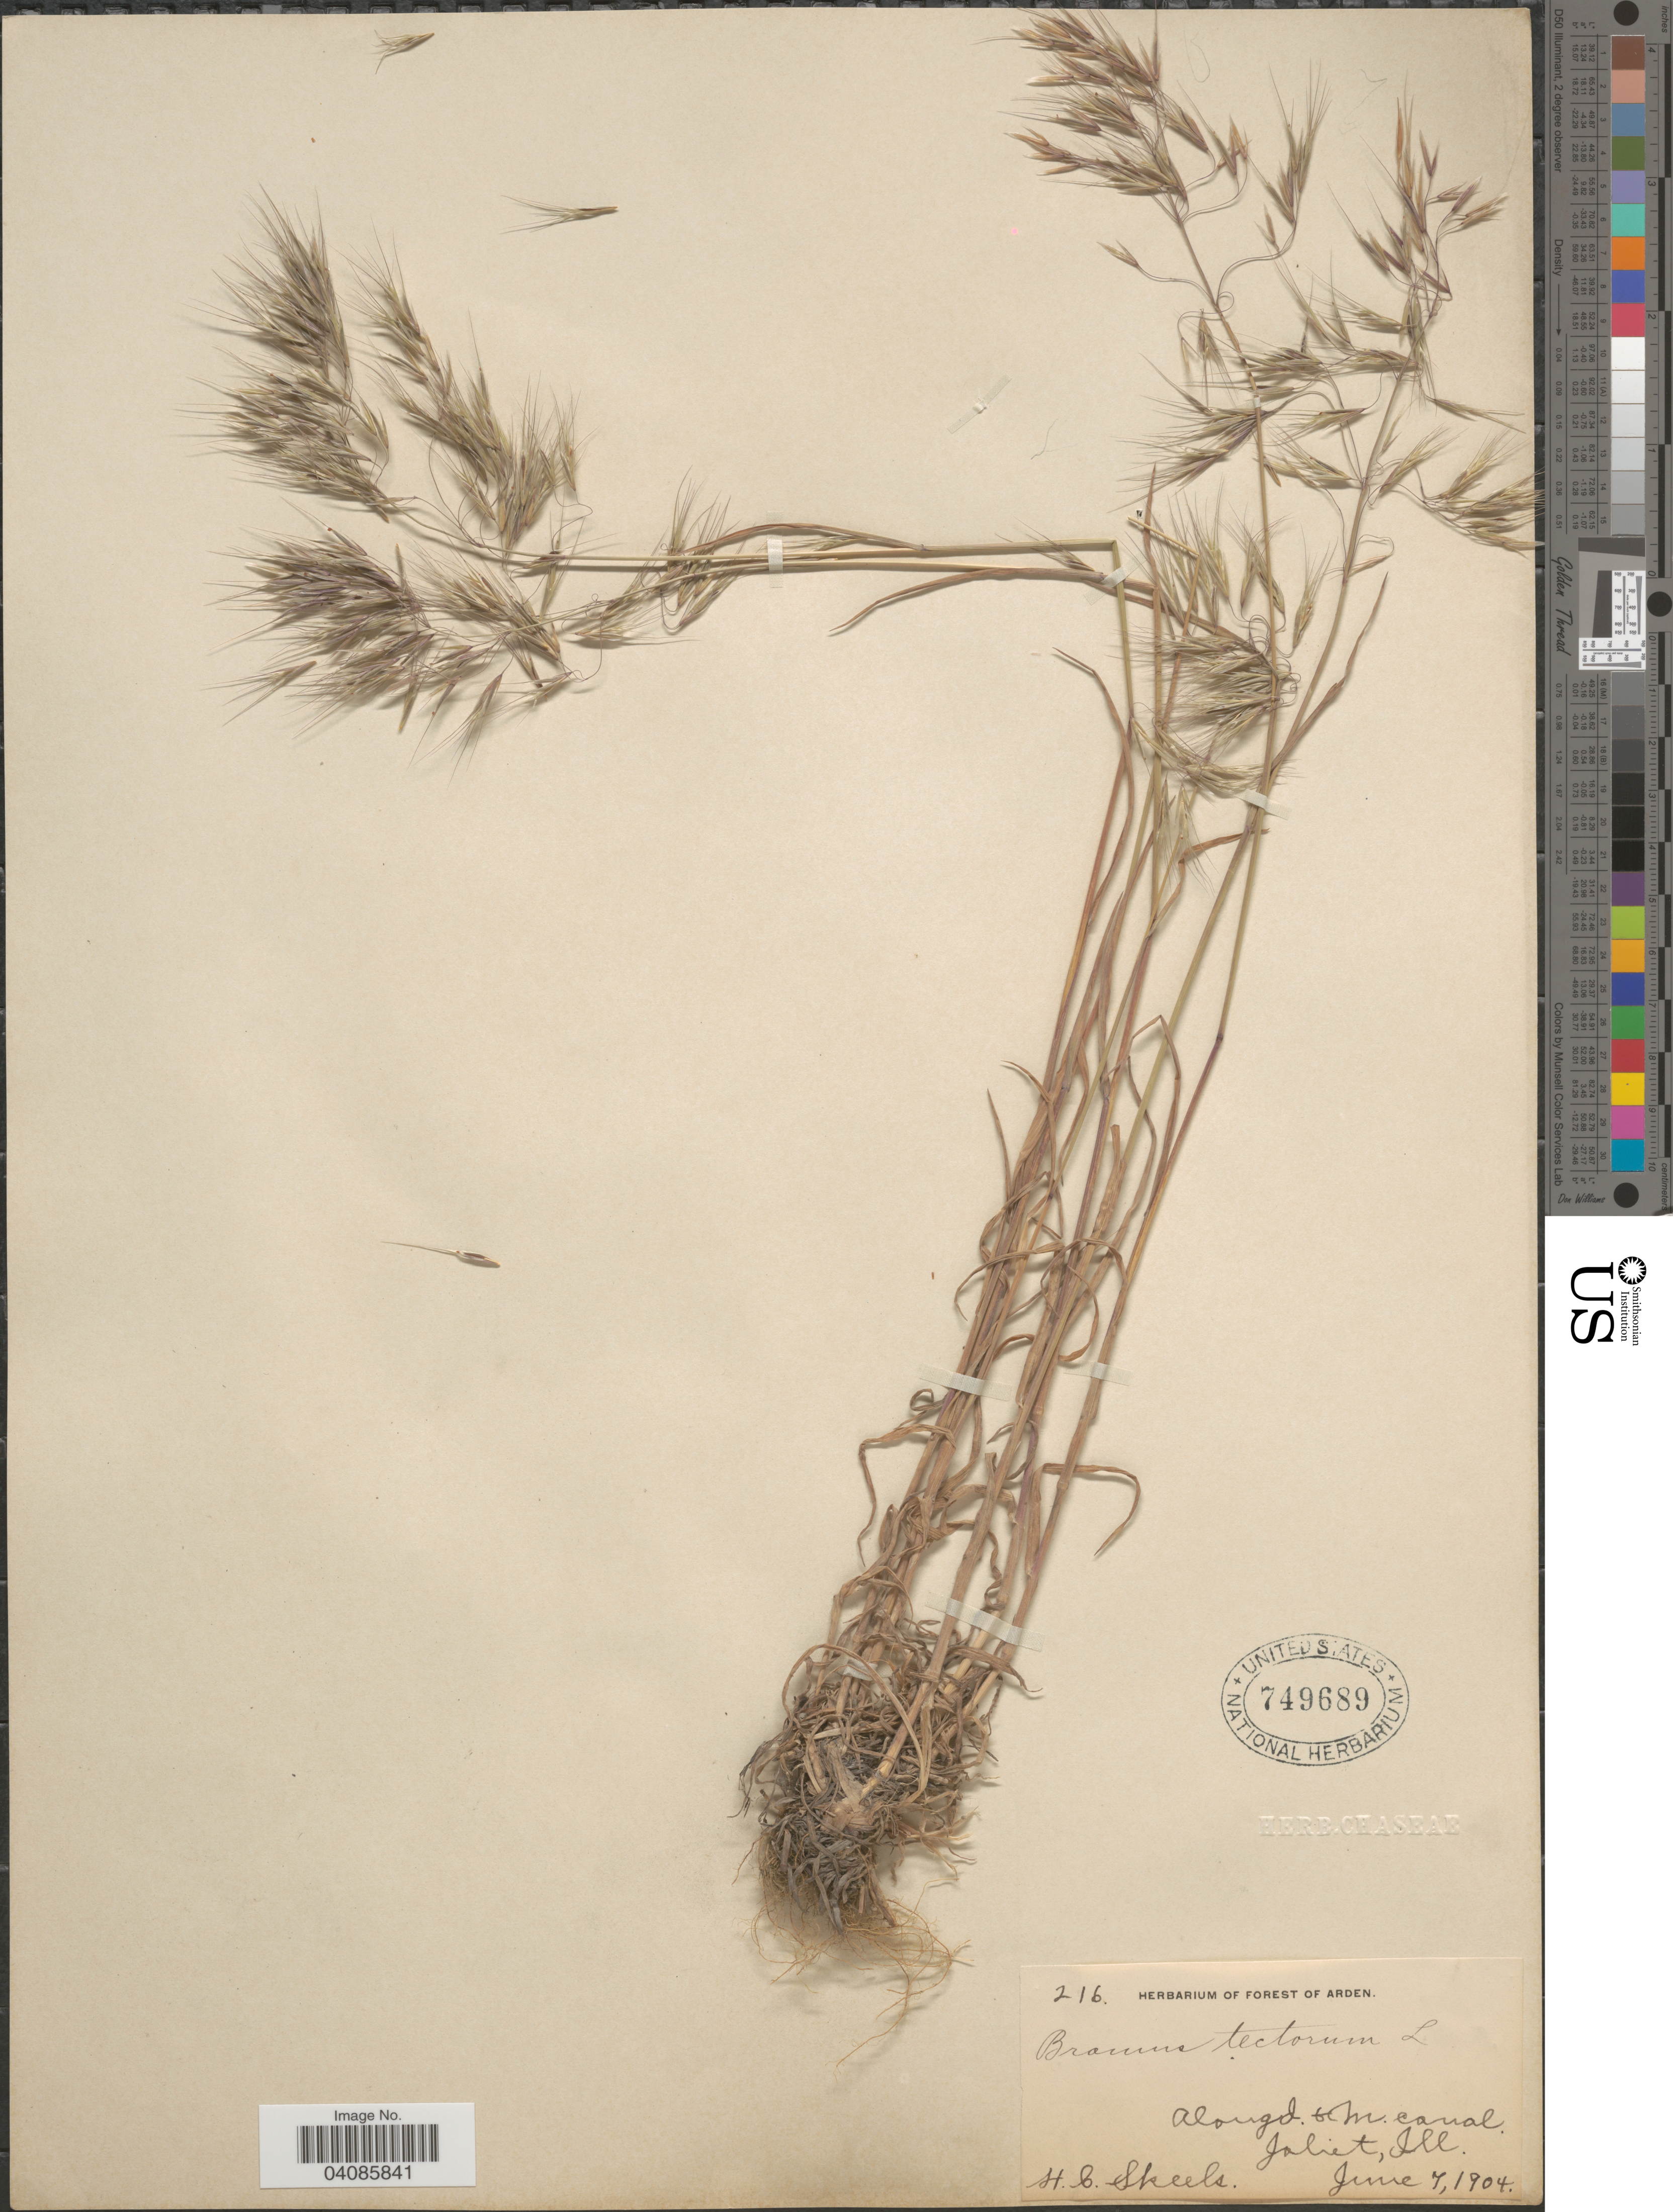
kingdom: Plantae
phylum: Tracheophyta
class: Liliopsida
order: Poales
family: Poaceae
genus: Bromus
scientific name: Bromus tectorum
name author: L.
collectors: H. Skeels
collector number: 216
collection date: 1904-06-07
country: United States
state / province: Illinois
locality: Along I. & M. canal. Joliet.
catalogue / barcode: US 749689